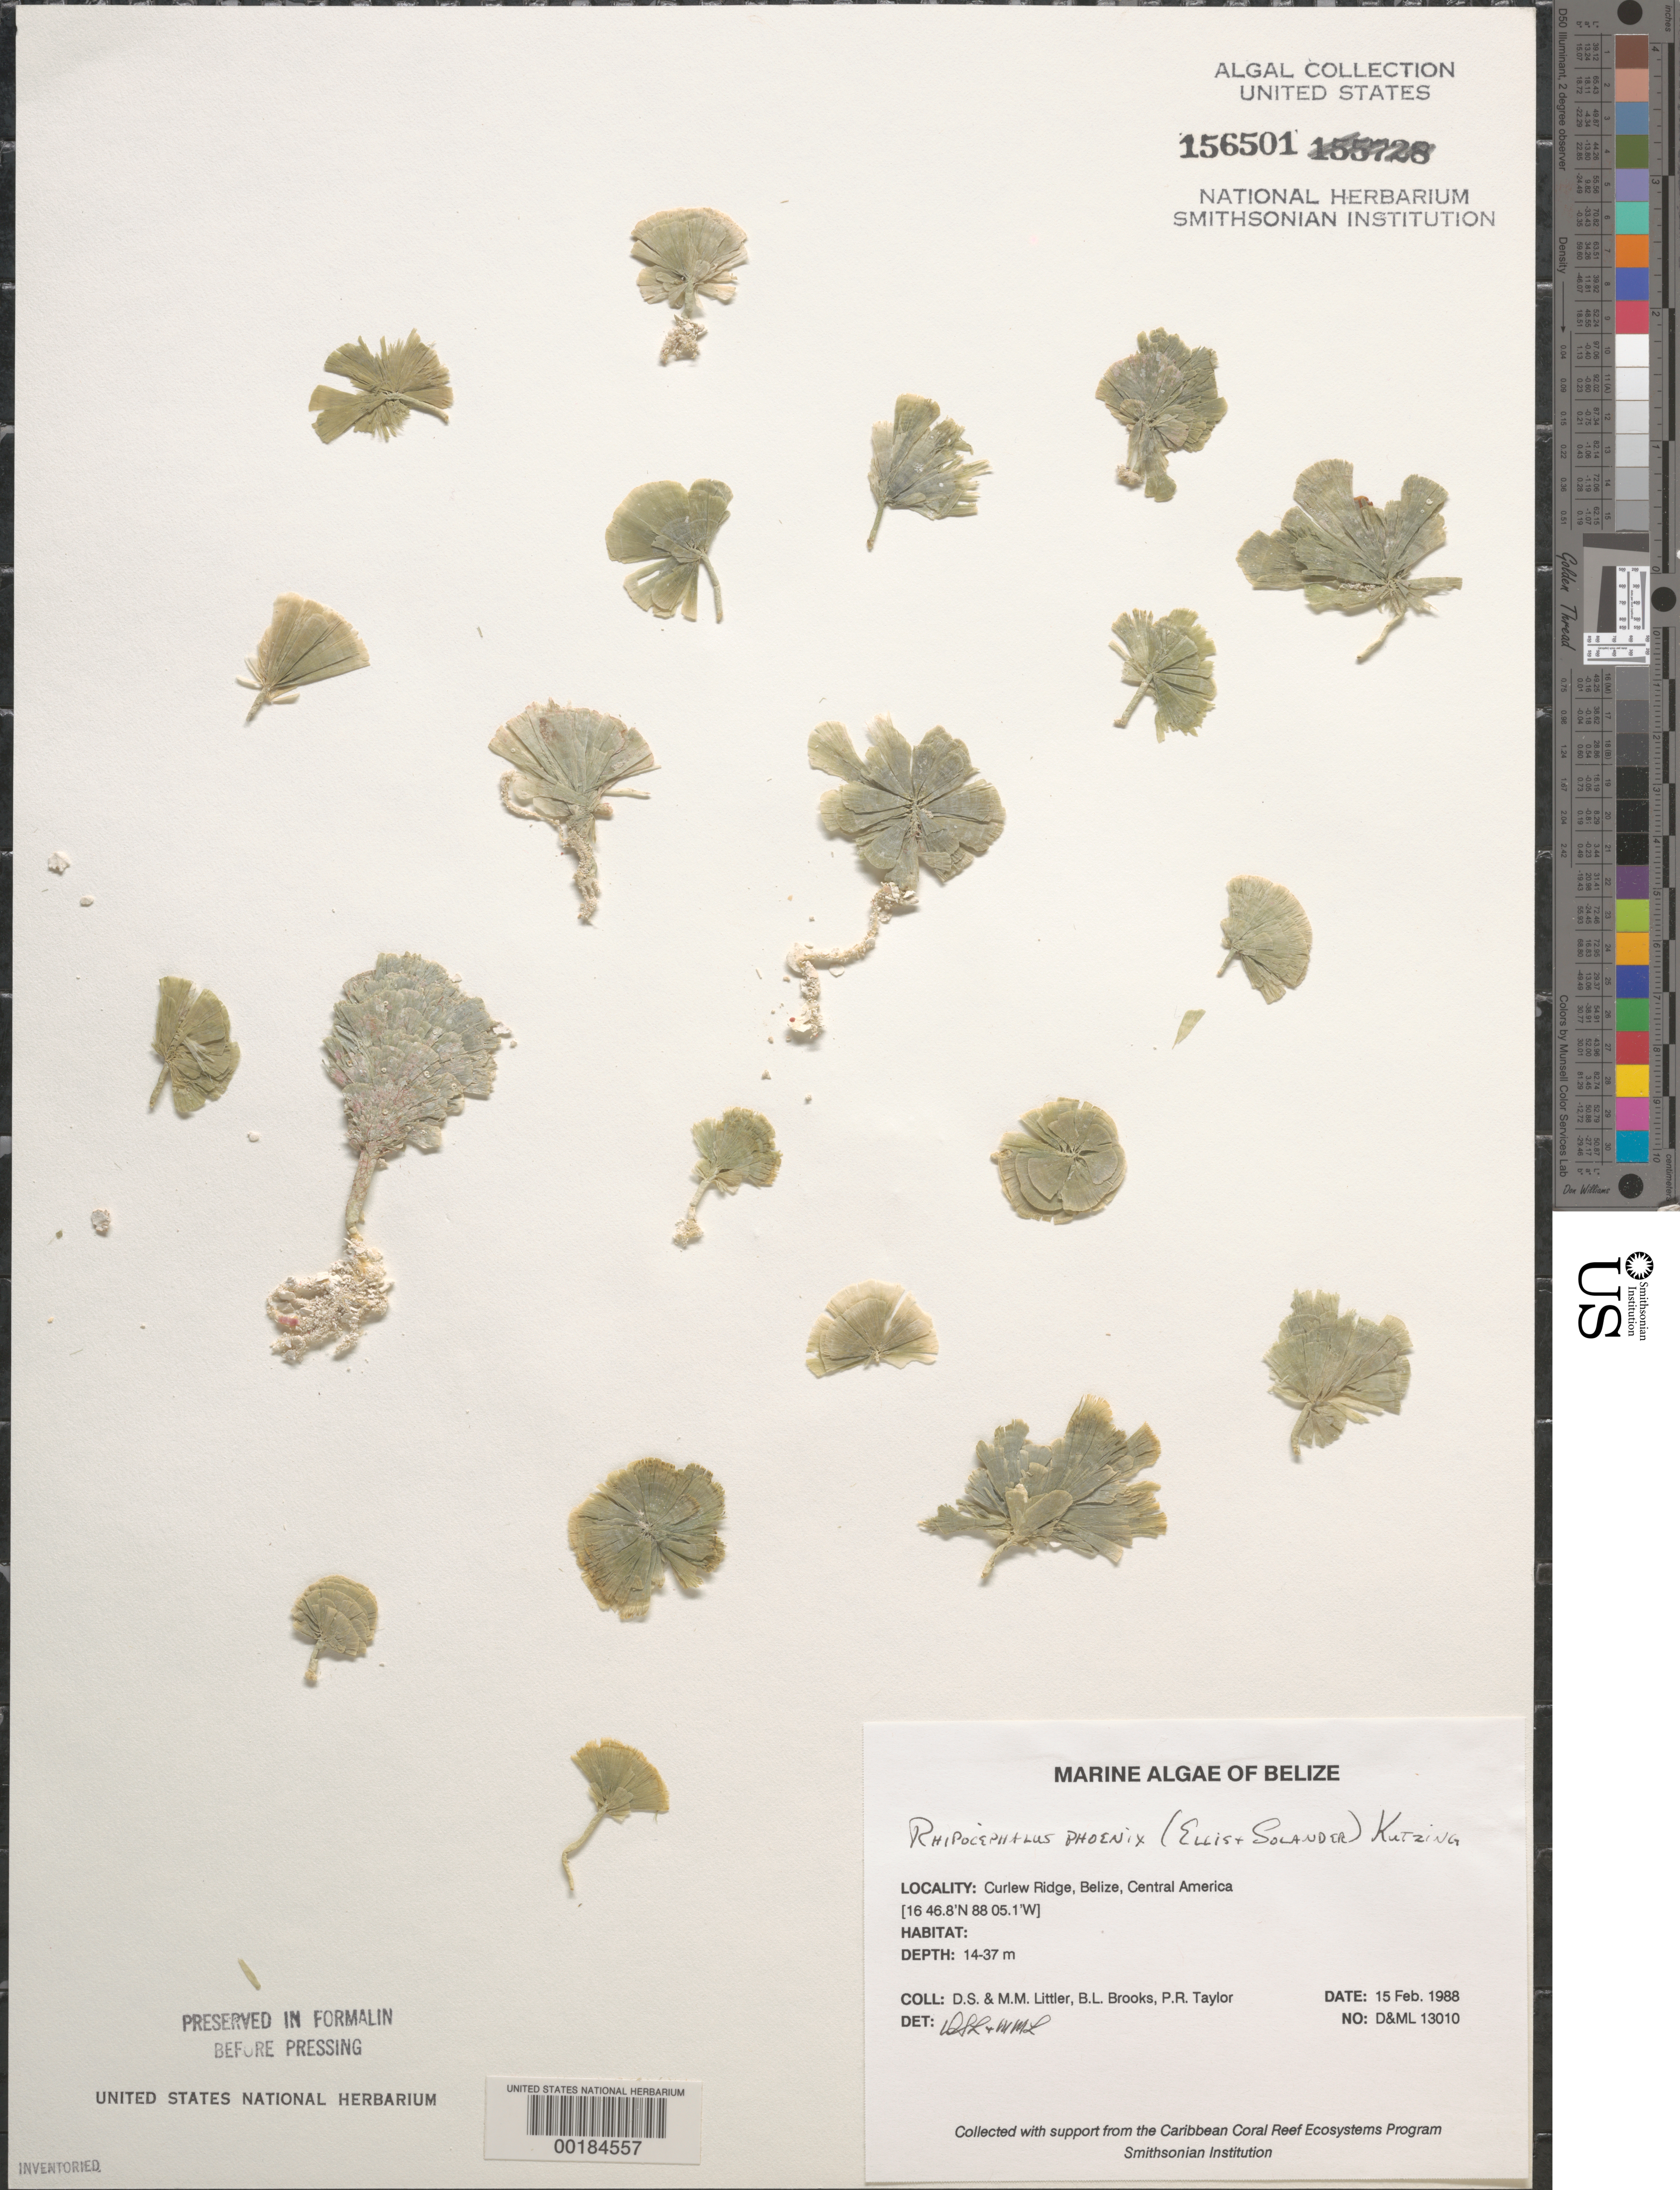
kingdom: Plantae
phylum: Chlorophyta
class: Ulvophyceae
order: Bryopsidales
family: Udoteaceae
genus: Rhipocephalus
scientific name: Rhipocephalus phoenix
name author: (J. Ellis & Sol.) Kütz.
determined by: Littler, D. S.; Littler, M. M.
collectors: D. S. Littler, M. M. Littler, B. Brooks & P. R. Taylor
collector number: D&ML 13010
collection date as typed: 15 Feb 1988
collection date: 1988-02-15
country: Belize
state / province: Stann Creek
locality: Curlew Ridge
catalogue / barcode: US 156501